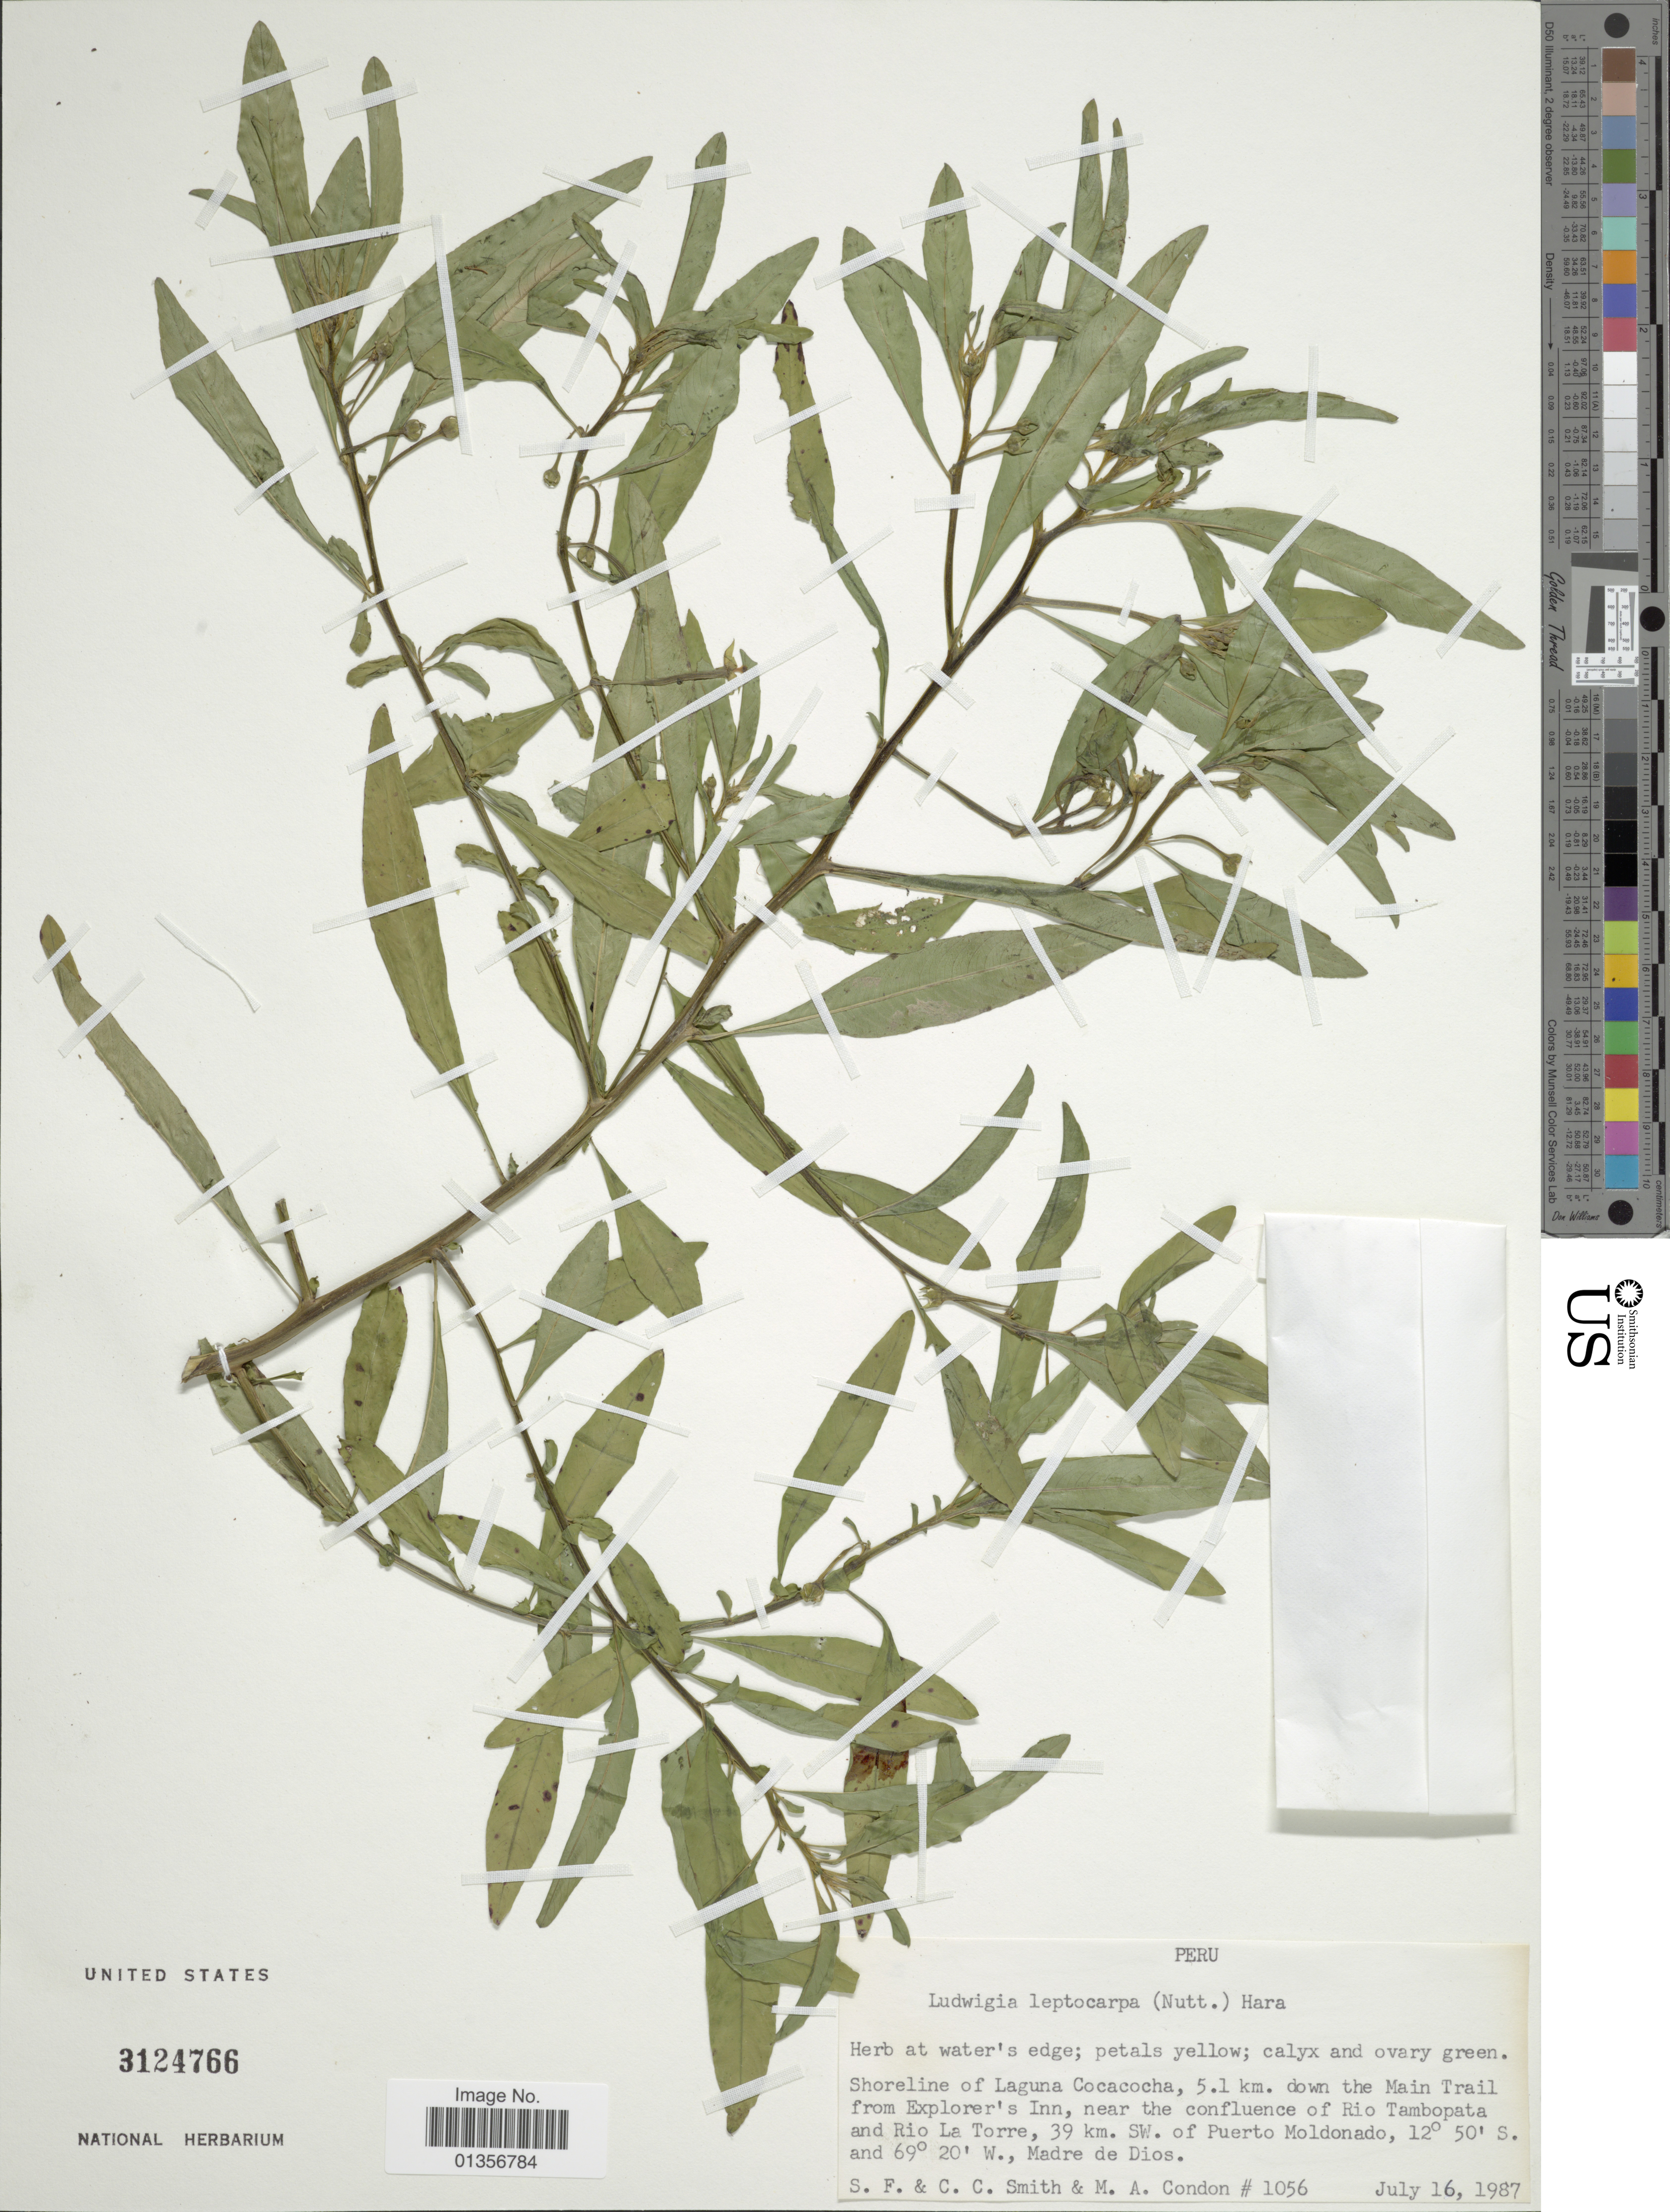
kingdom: Plantae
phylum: Tracheophyta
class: Magnoliopsida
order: Myrtales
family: Onagraceae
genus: Ludwigia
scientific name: Ludwigia leptocarpa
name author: (Nutt.) H. Hara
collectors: S.F. Smith, C. C. Smith & M. Condon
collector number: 1056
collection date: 1987-07-16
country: Peru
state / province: Madre de Dios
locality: Shoreline of Laguna Cocacocha, 5.1 km. down the Main Trail from Explorer's Inn, near the confluence of Rio Tambopata and Rio La Torre, 39 km. SW. of Puerto Moldonado, Madre de Dios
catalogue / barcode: US 3124766